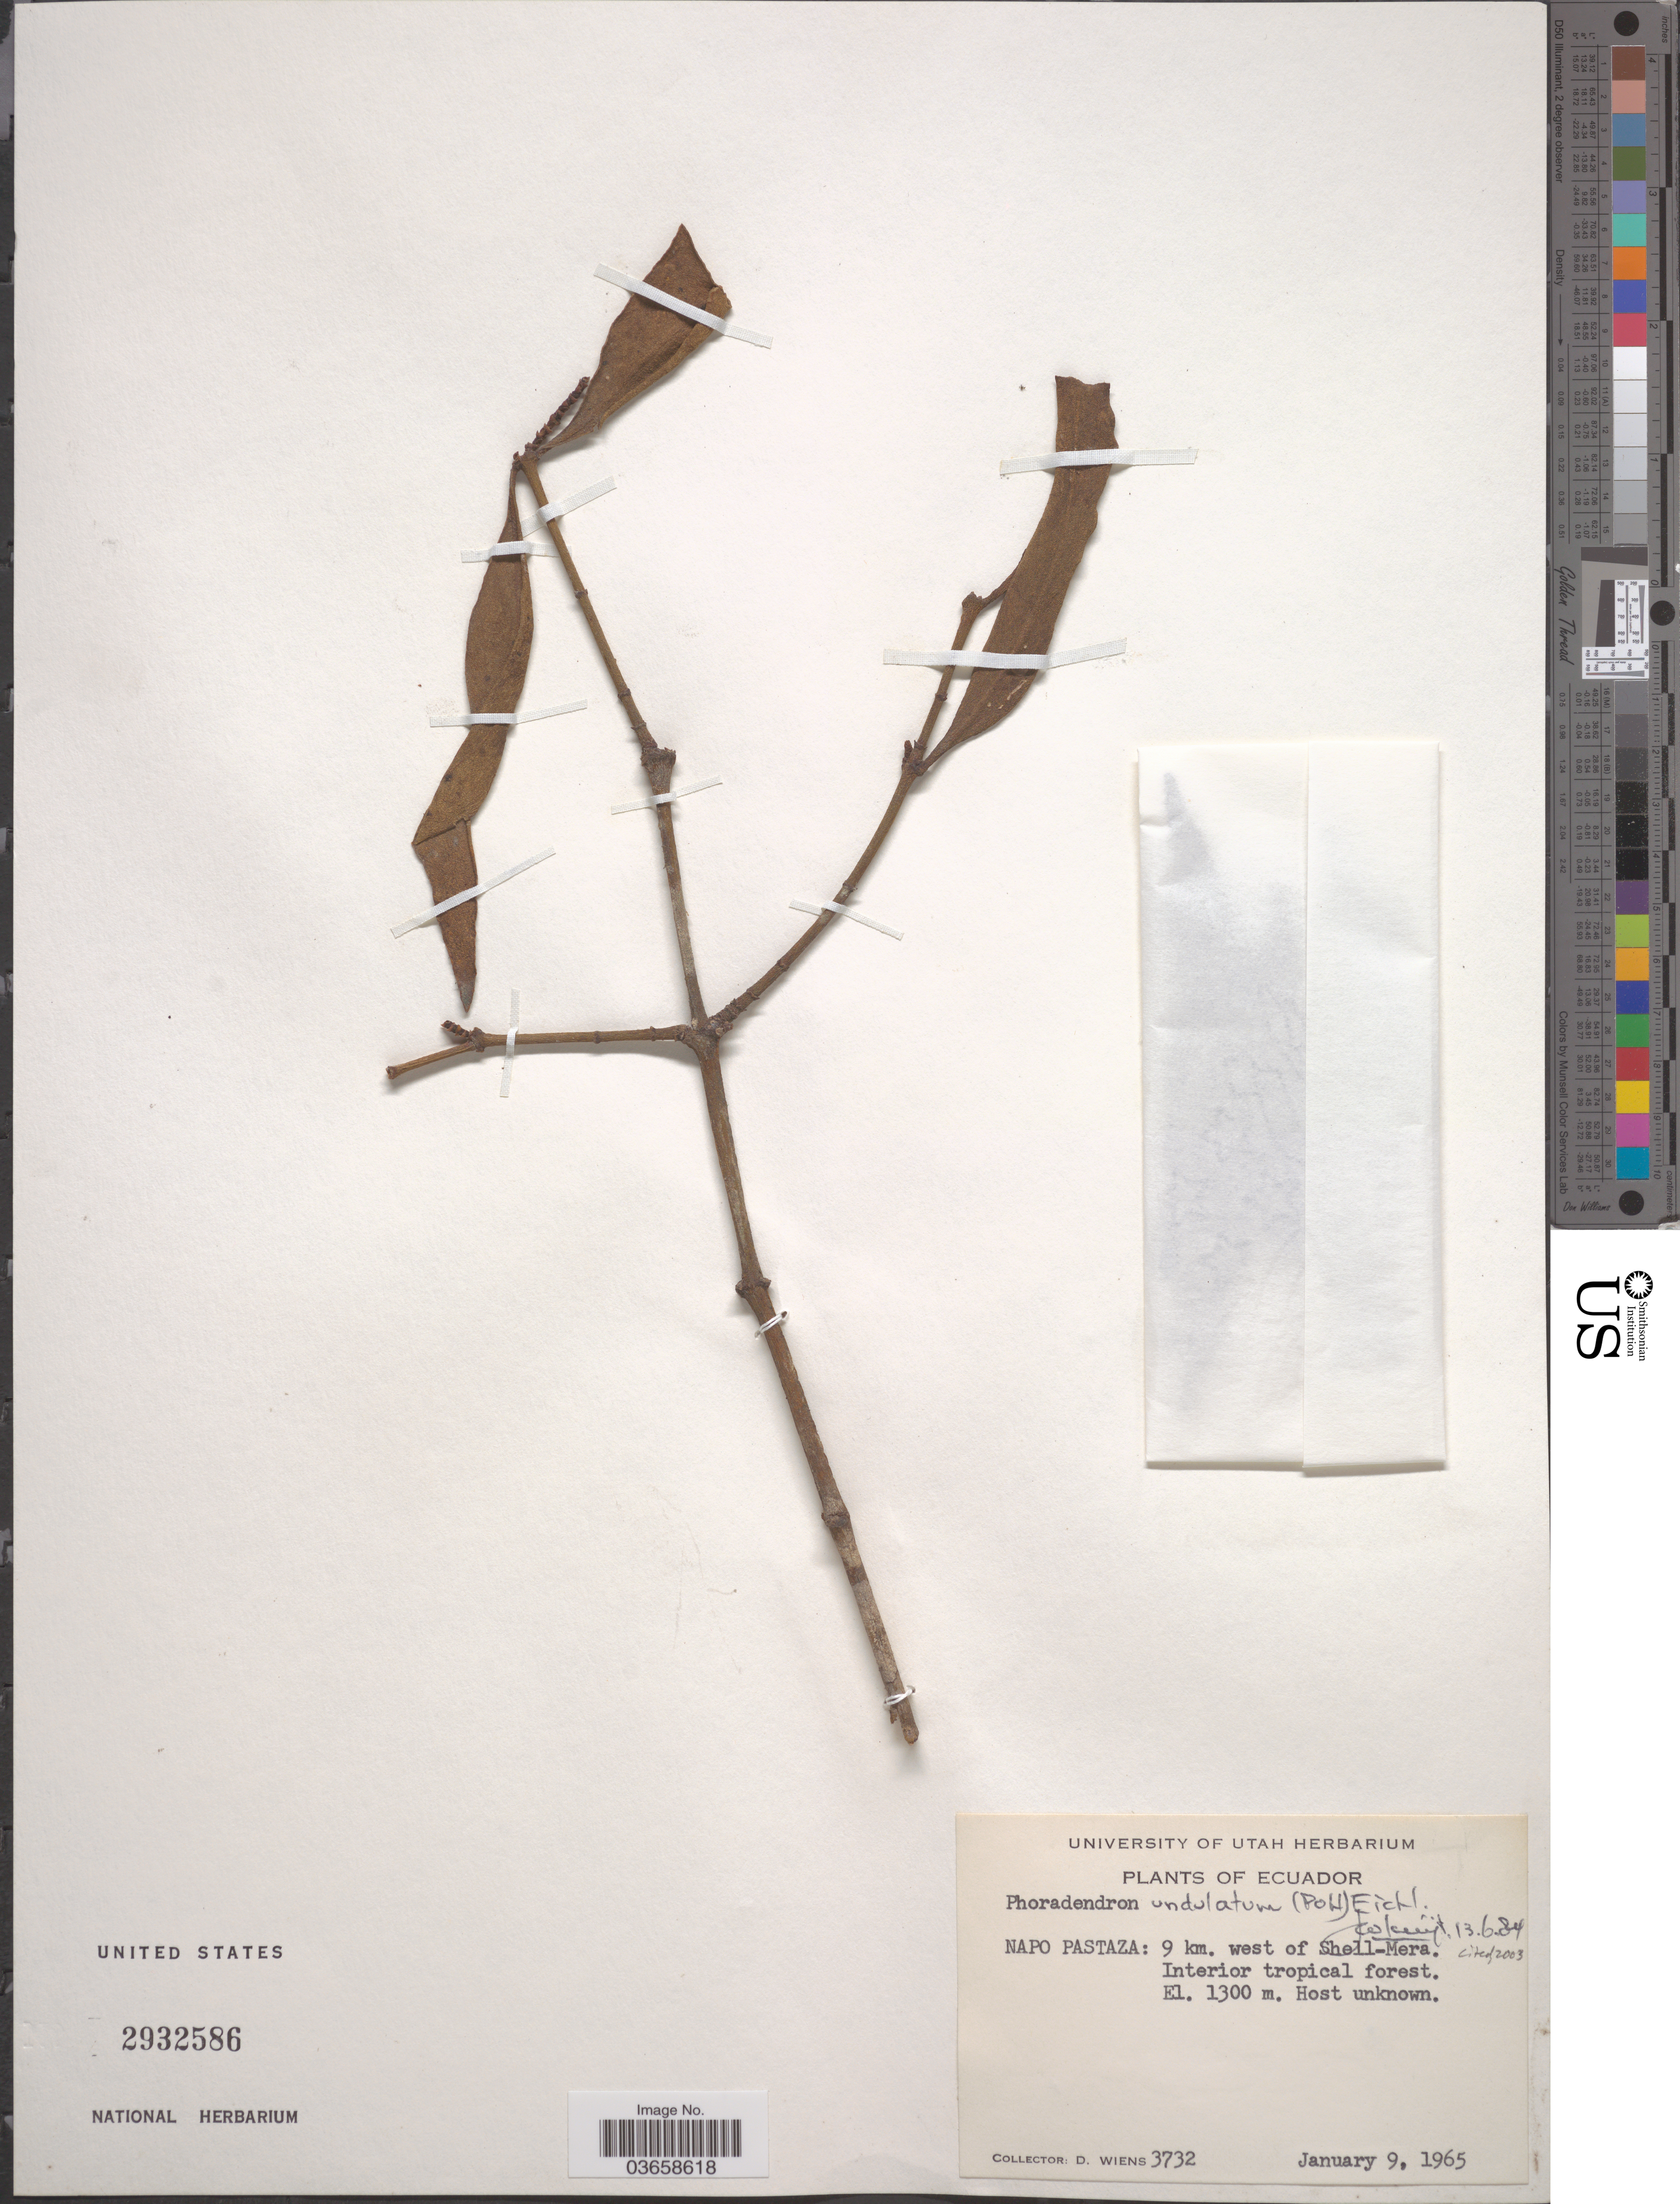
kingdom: Plantae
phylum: Tracheophyta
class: Magnoliopsida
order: Santalales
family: Viscaceae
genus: Phoradendron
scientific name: Phoradendron undulatum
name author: (Pohl ex DC.) Eichler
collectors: D. Wiens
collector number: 3732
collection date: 1965-01-09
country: Ecuador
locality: Napo Pastaza: 9 km. west of Shell-Mera.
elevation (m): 1300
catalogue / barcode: US 2932586